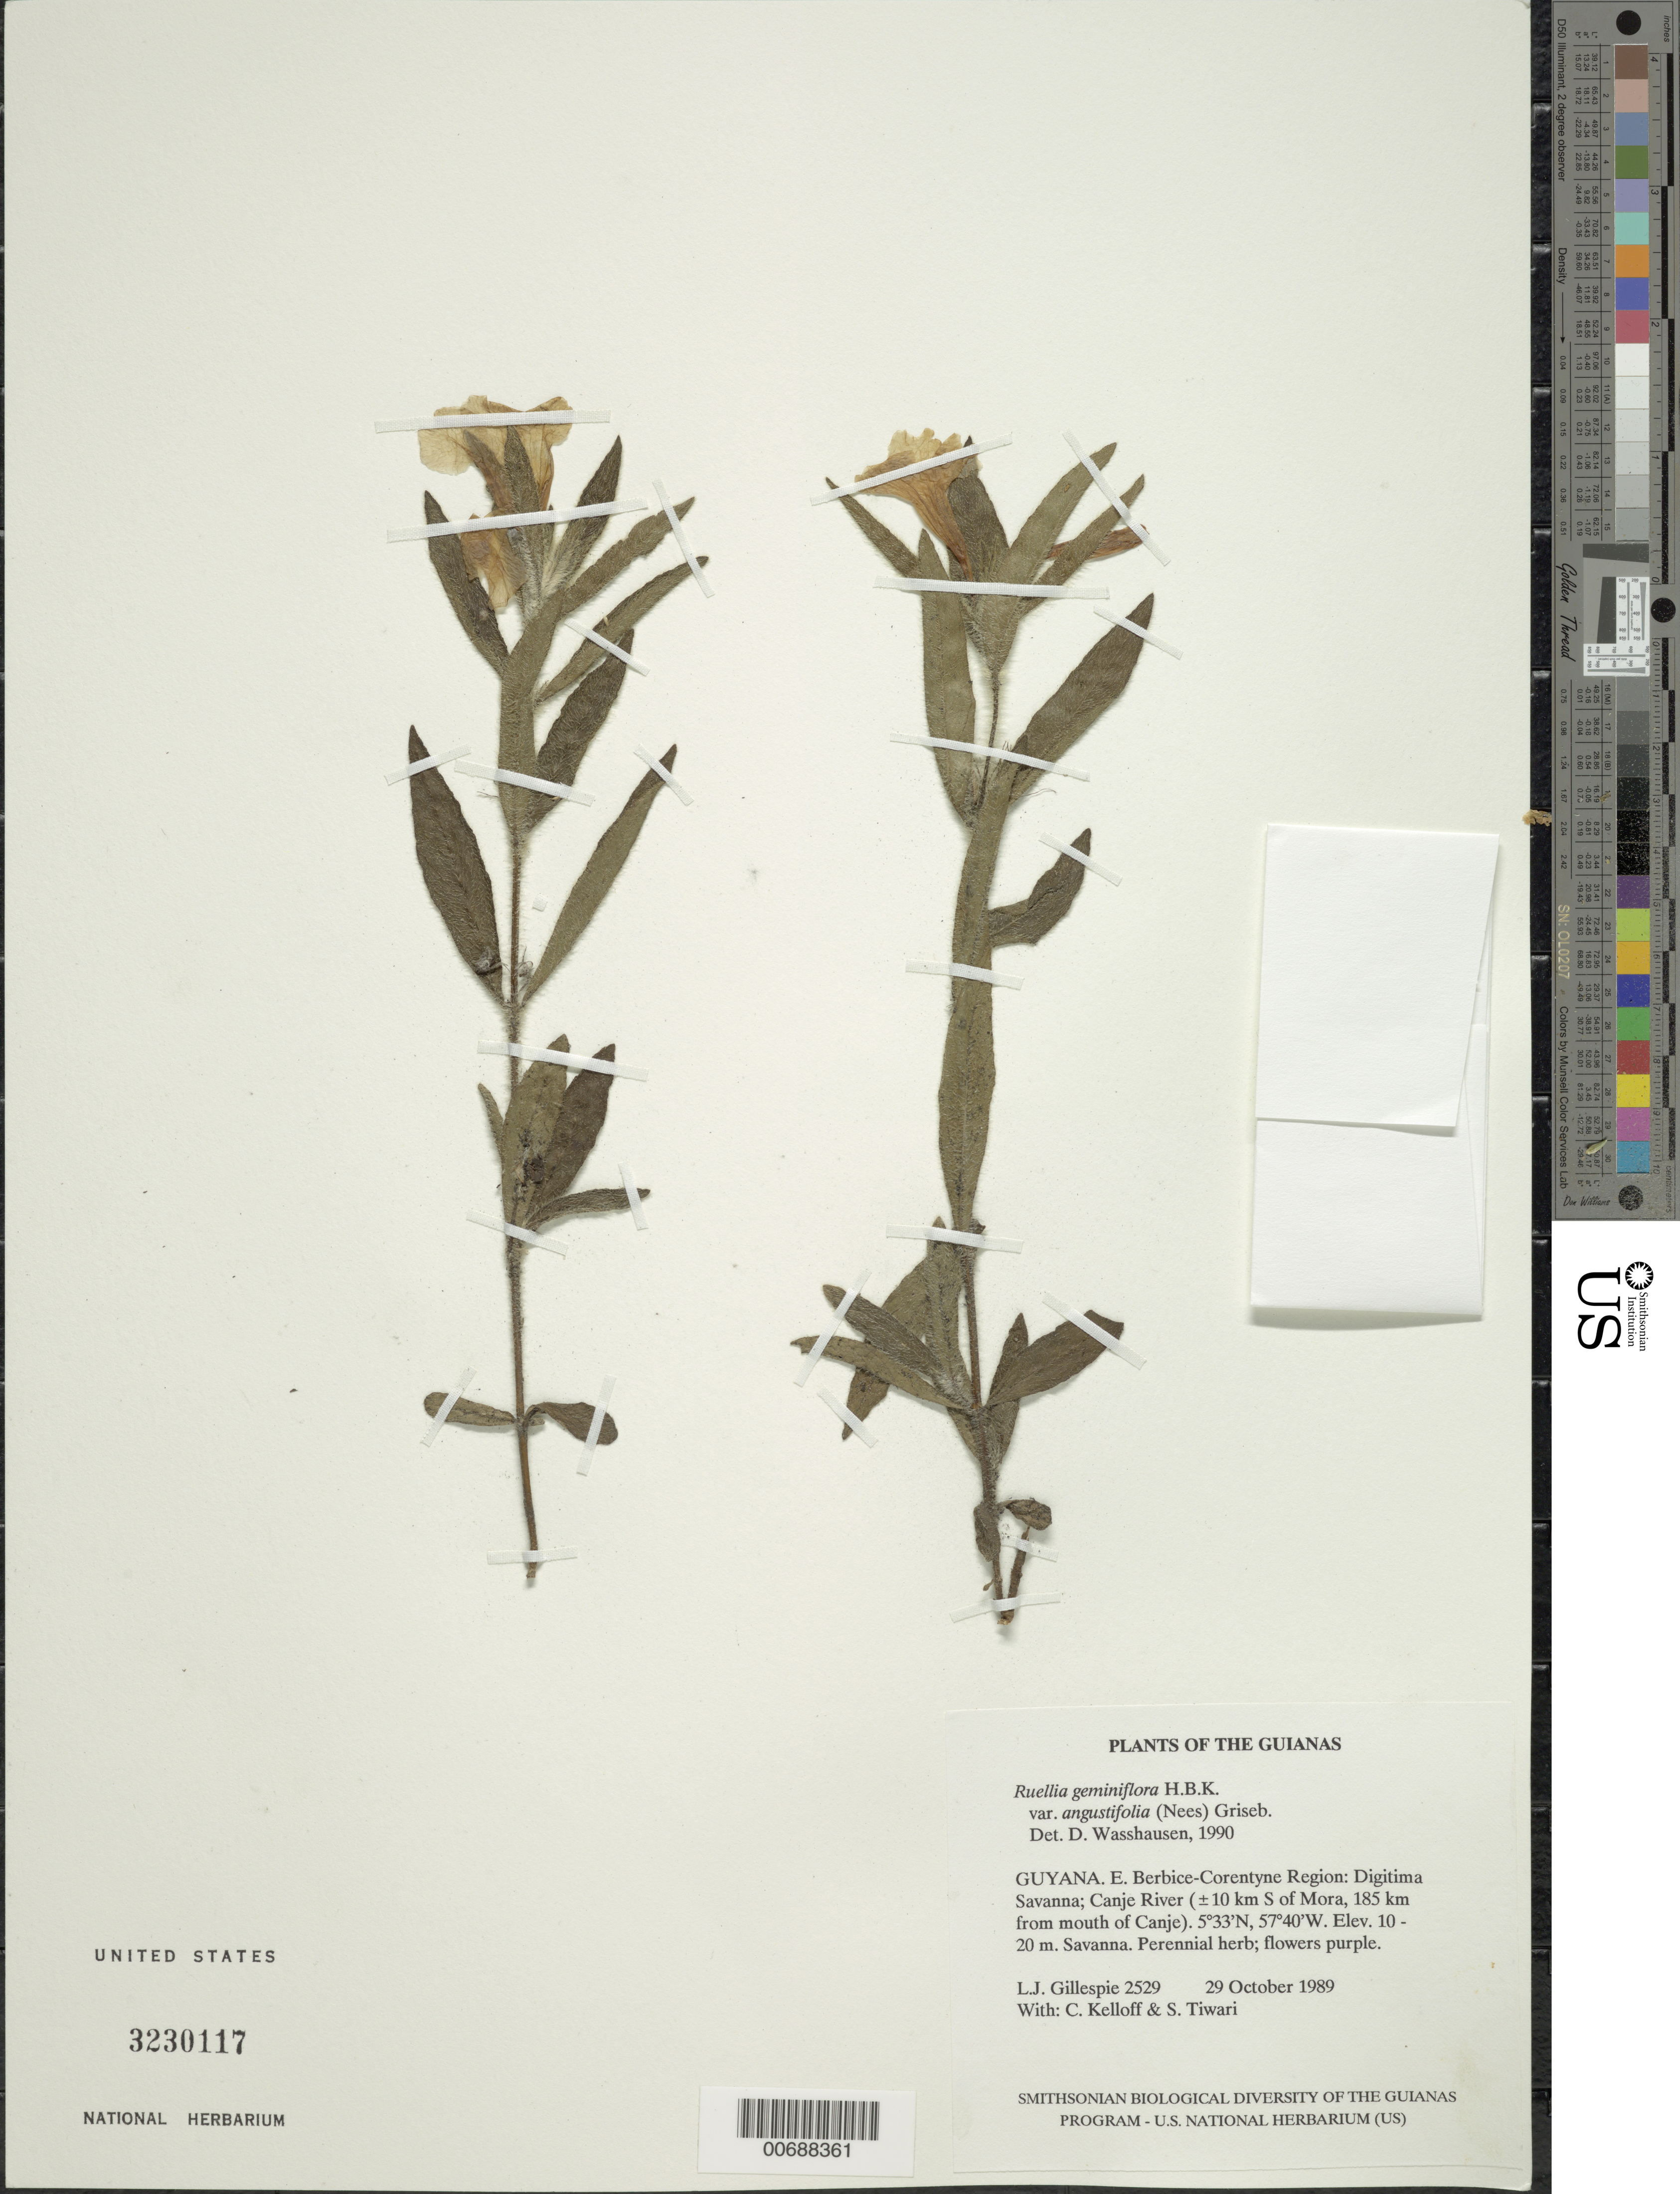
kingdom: Plantae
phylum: Tracheophyta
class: Magnoliopsida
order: Lamiales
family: Acanthaceae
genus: Ruellia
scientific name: Ruellia geminiflora var. angustifolia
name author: (Nees) Griseb.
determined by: Wasshausen, Dieter C., (BOT), Smithsonian Institution - National Museum of Natural History (UNITED STATES)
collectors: L. J. Gillespie, C. L. Kelloff & S. Tiwari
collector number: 2529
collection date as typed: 30 October 1989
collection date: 1989-10-30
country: Guyana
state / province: E. Berbice-Corentyne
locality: Digitima Savanna, Canje River, ±185 km from mouth of Canje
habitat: Savanna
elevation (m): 10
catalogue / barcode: US 3230117